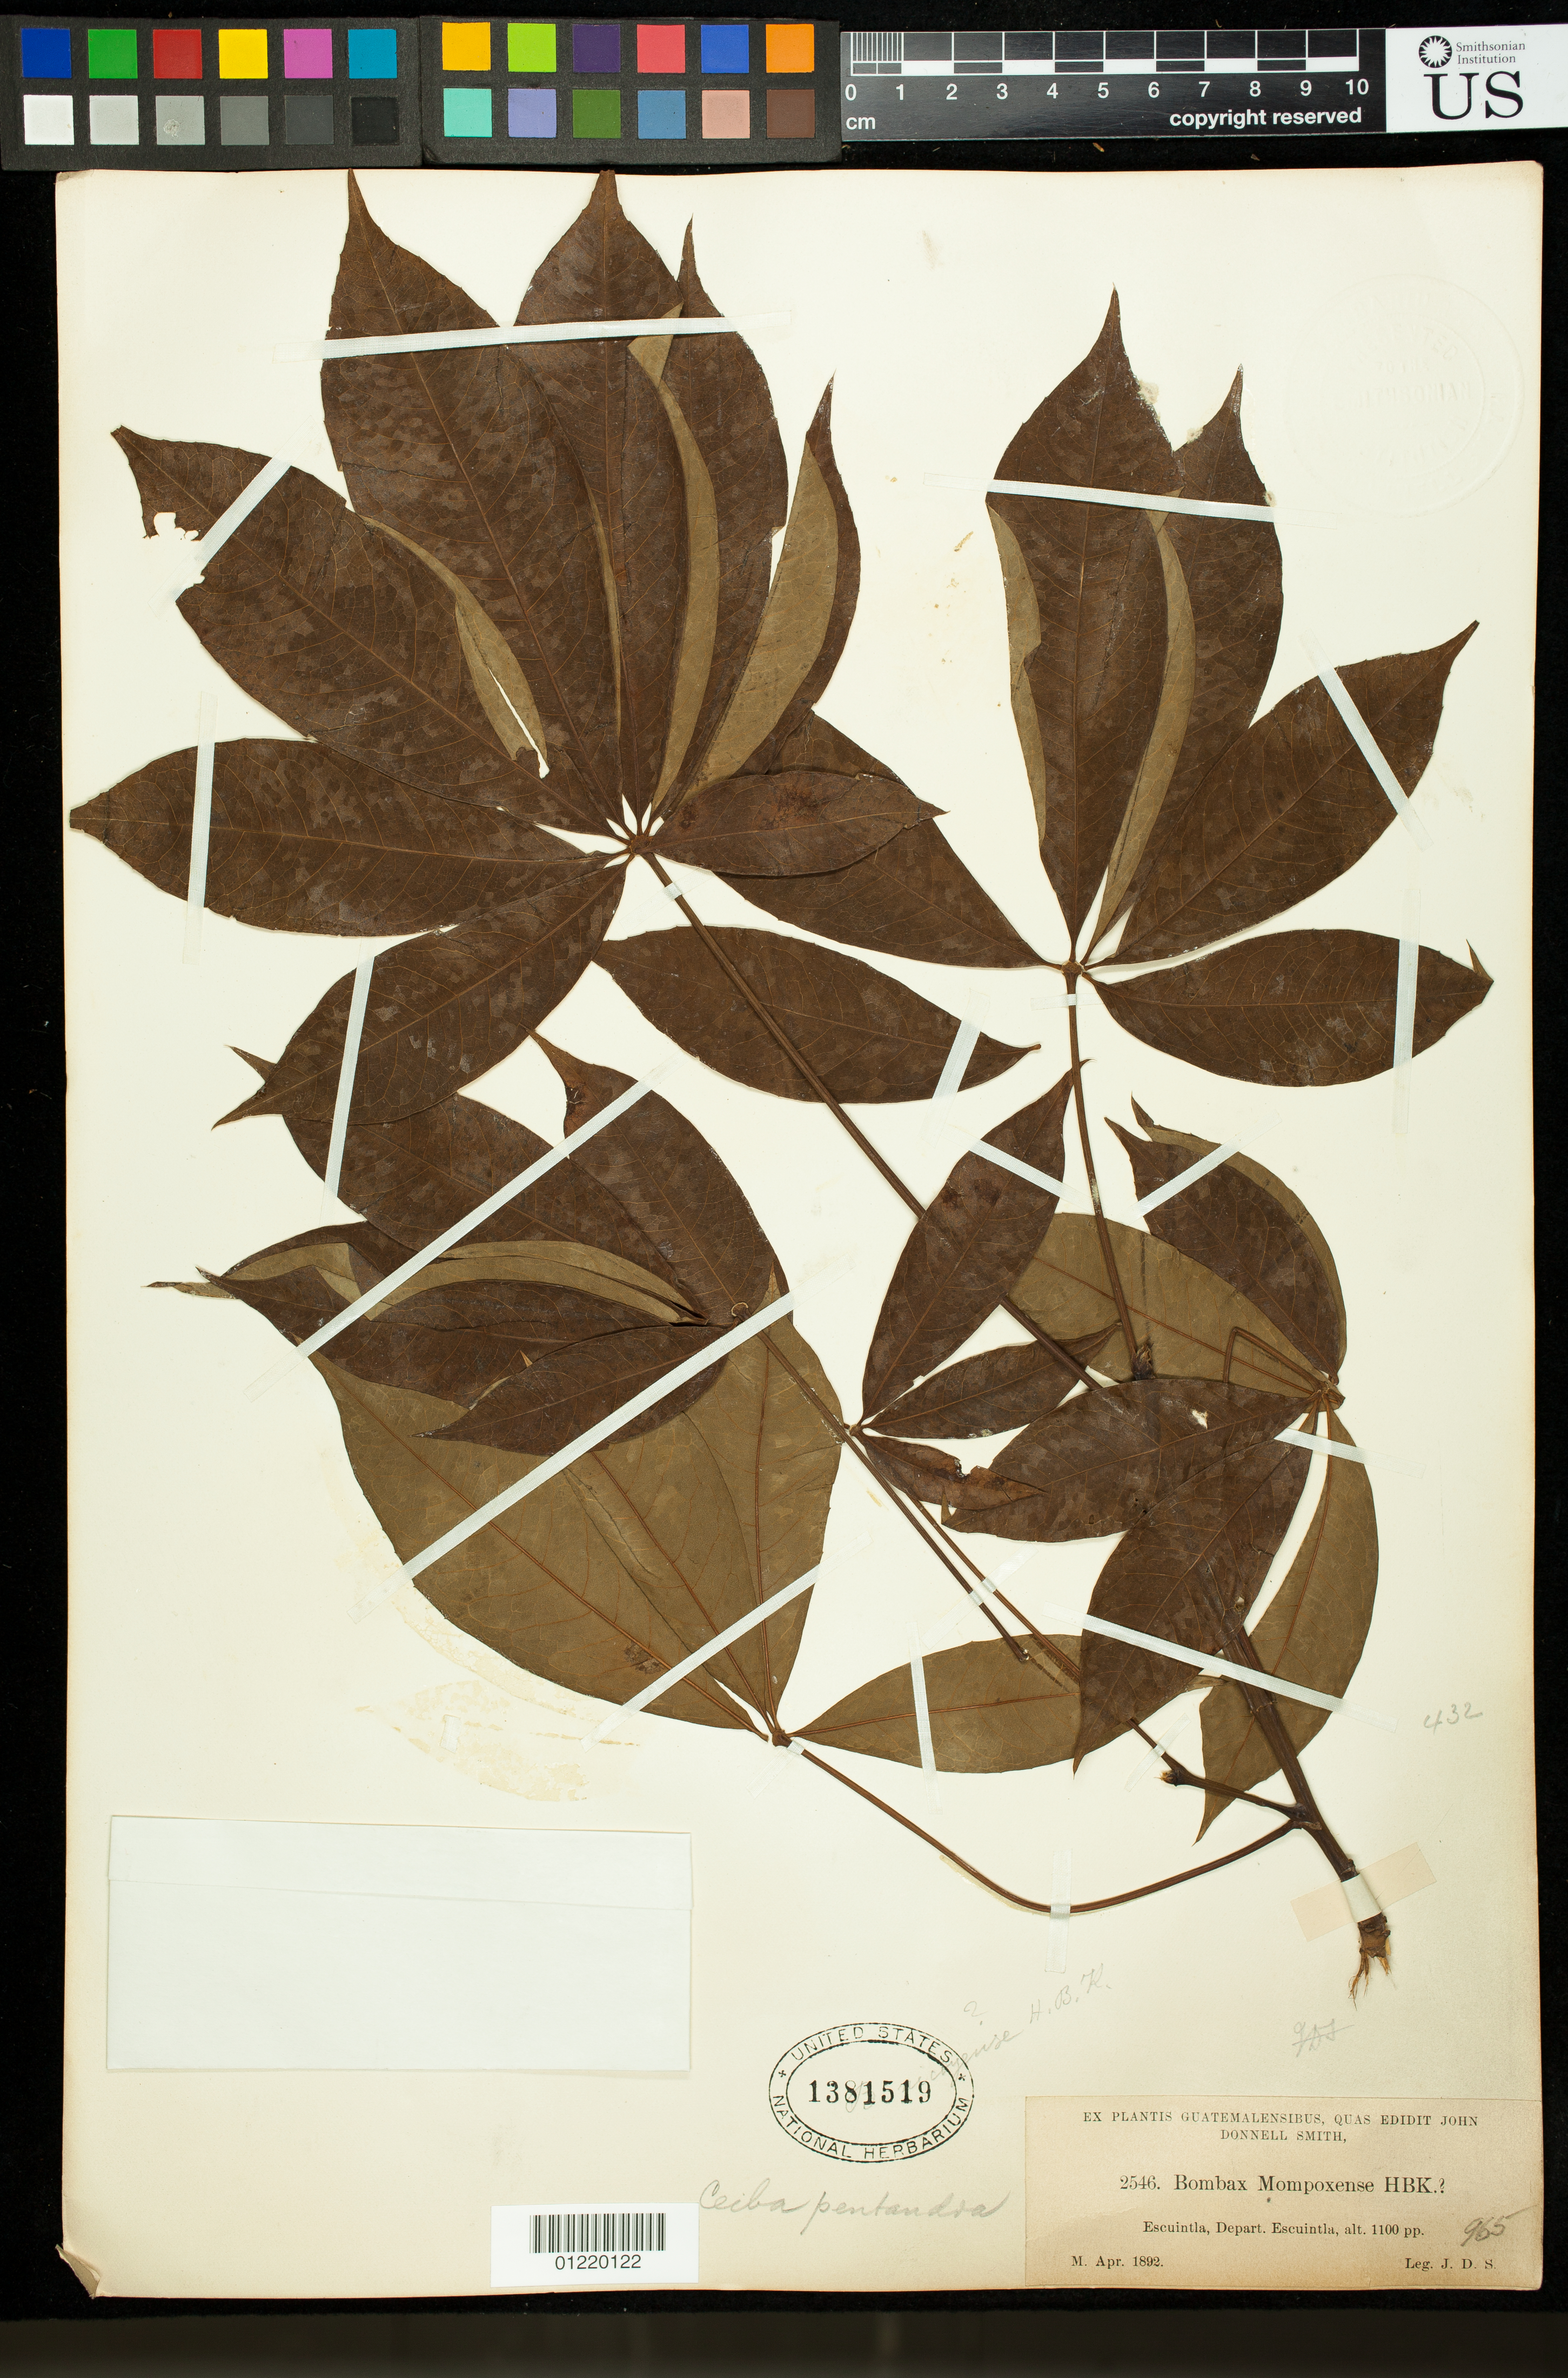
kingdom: Plantae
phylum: Tracheophyta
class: Magnoliopsida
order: Malvales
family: Malvaceae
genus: Ceiba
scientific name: Ceiba parvifolia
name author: Rose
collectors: J. Donnell Smith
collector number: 2546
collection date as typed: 1892-04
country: Guatemala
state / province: Escuintla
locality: Escuintla, Depart. Escuintla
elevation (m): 335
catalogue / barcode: US 1381519